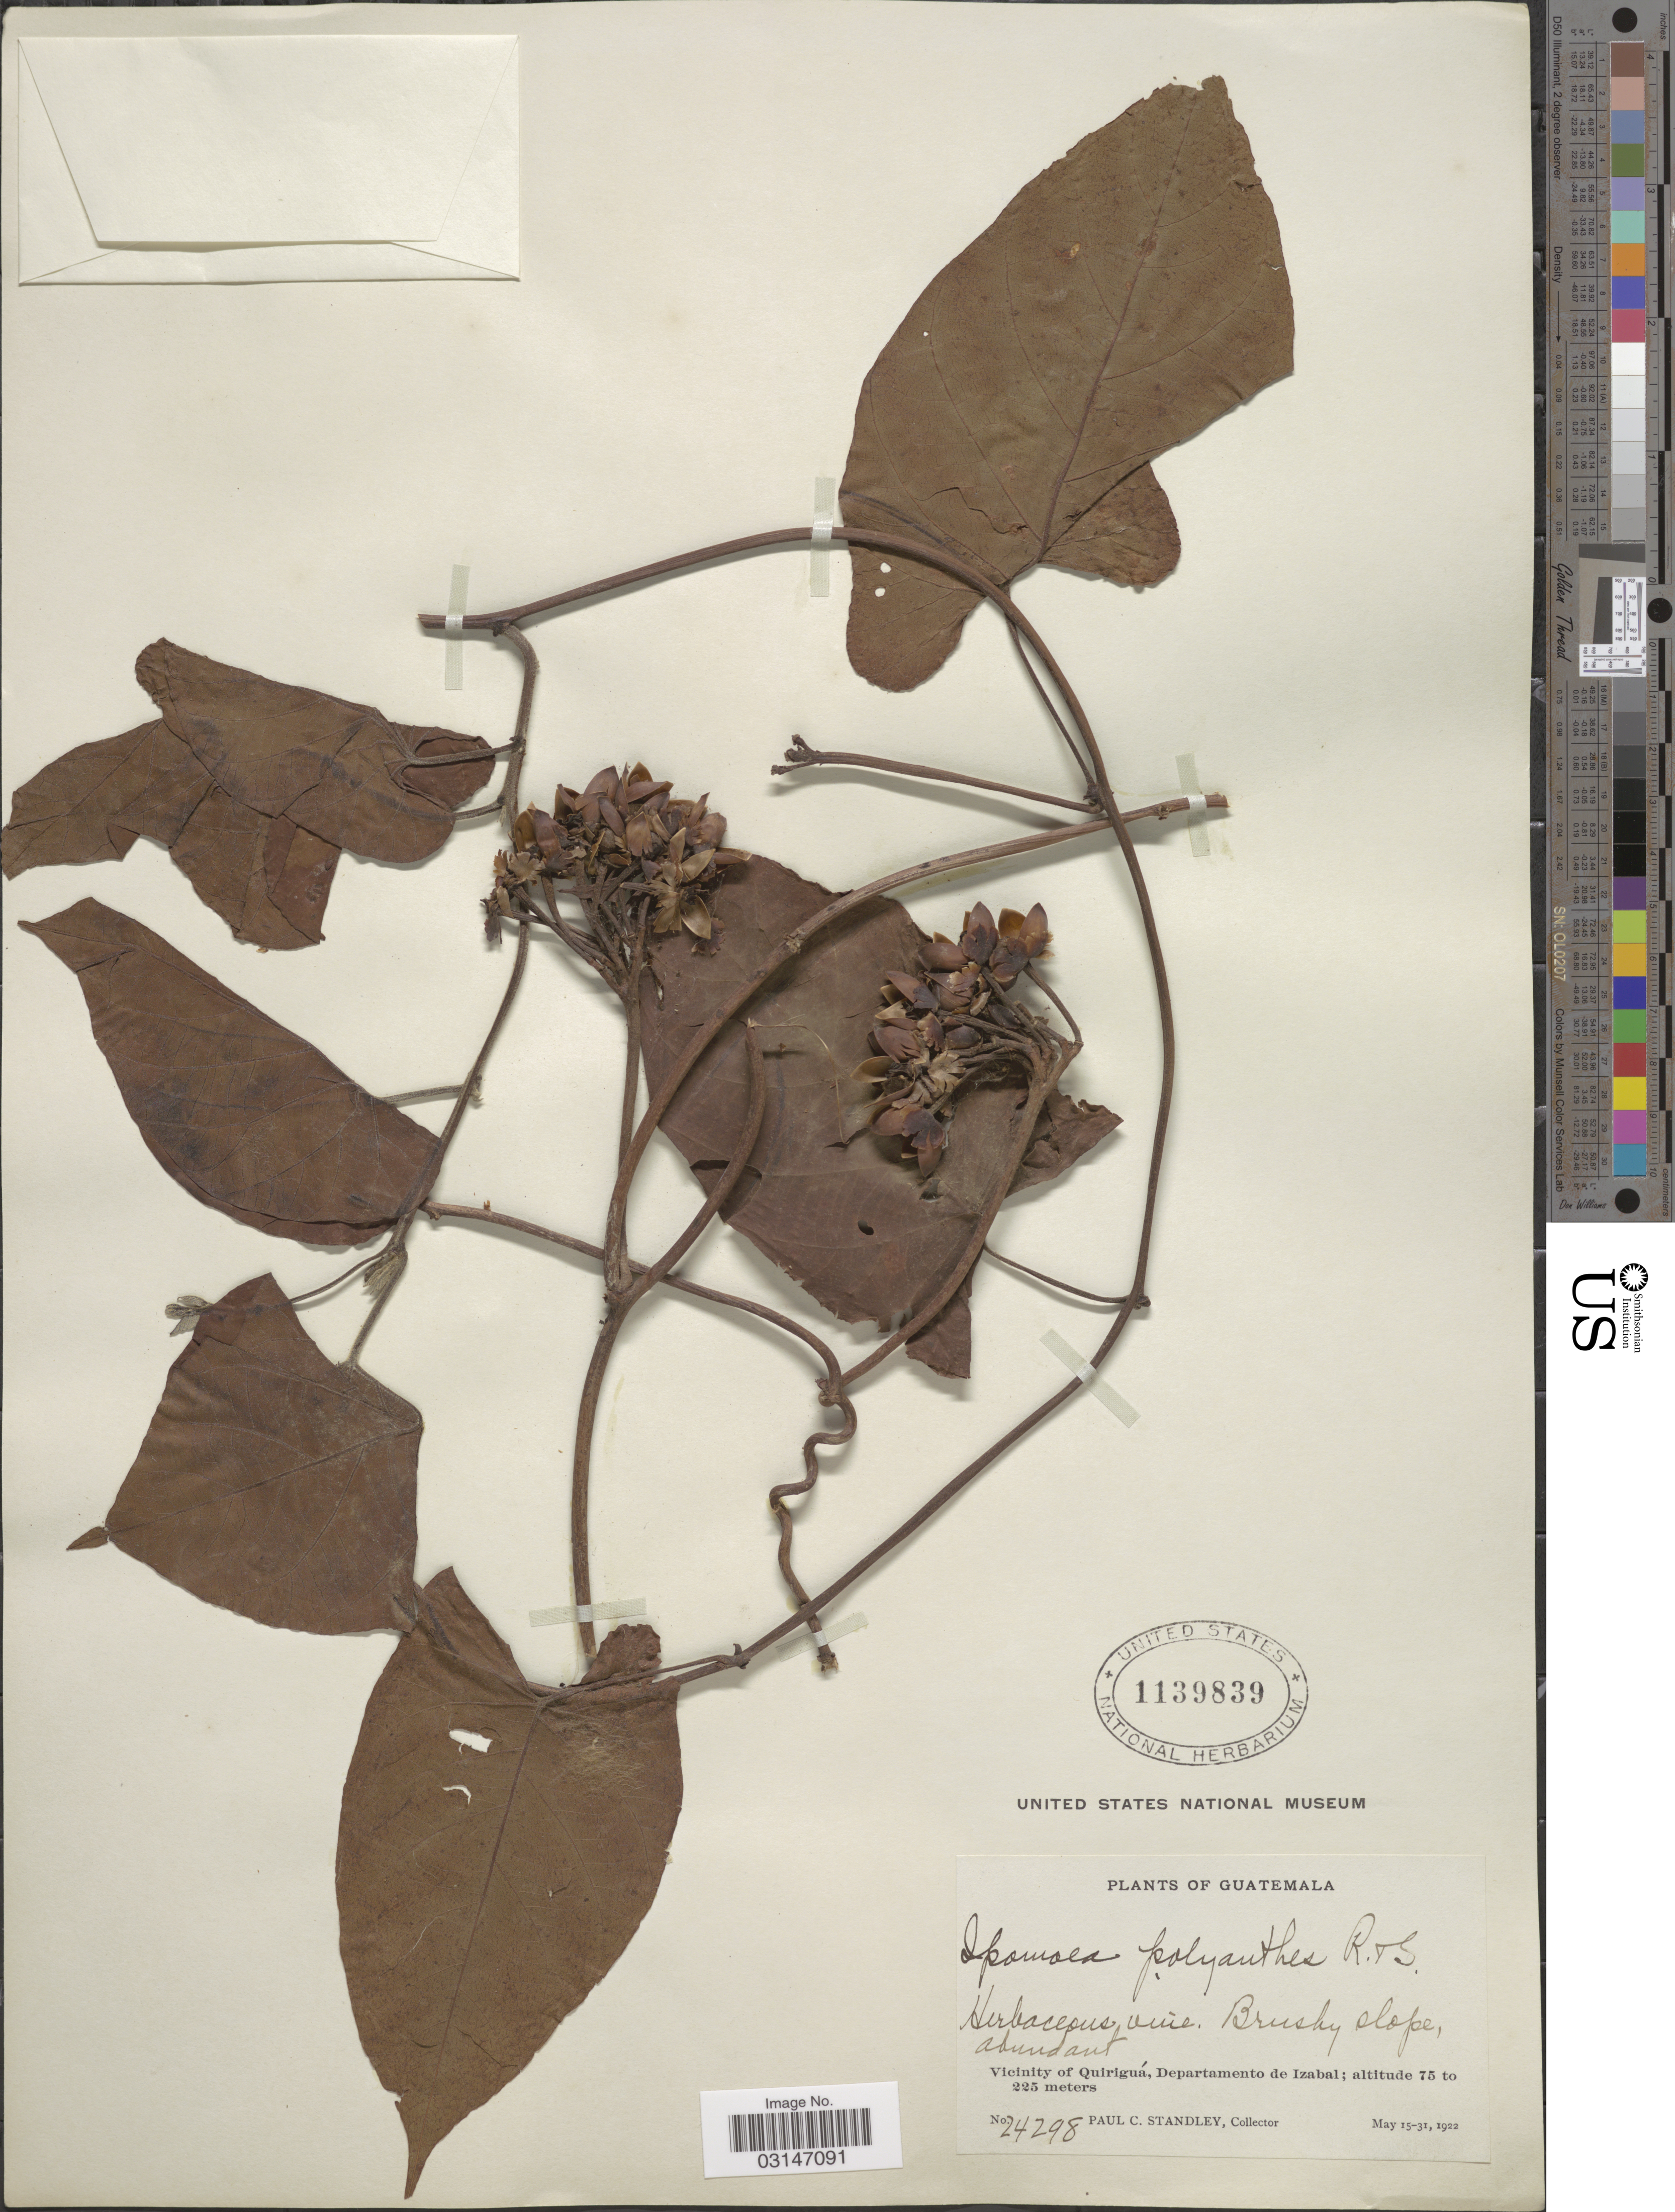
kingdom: Plantae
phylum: Tracheophyta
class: Magnoliopsida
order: Solanales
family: Convolvulaceae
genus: Camonea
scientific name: Camonea umbellata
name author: (L.) A. R. Simões & Staples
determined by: Strong, Mark T., (BOT), Smithsonian Institution - National Museum of Natural History (UNITED STATES)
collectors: P. C. Standley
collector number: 24298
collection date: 1922-05-15/1922-05-31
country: Guatemala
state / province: Izabal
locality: Vicinity of Quiriguá, Departamento de Izabal.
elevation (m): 75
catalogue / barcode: US 1139839